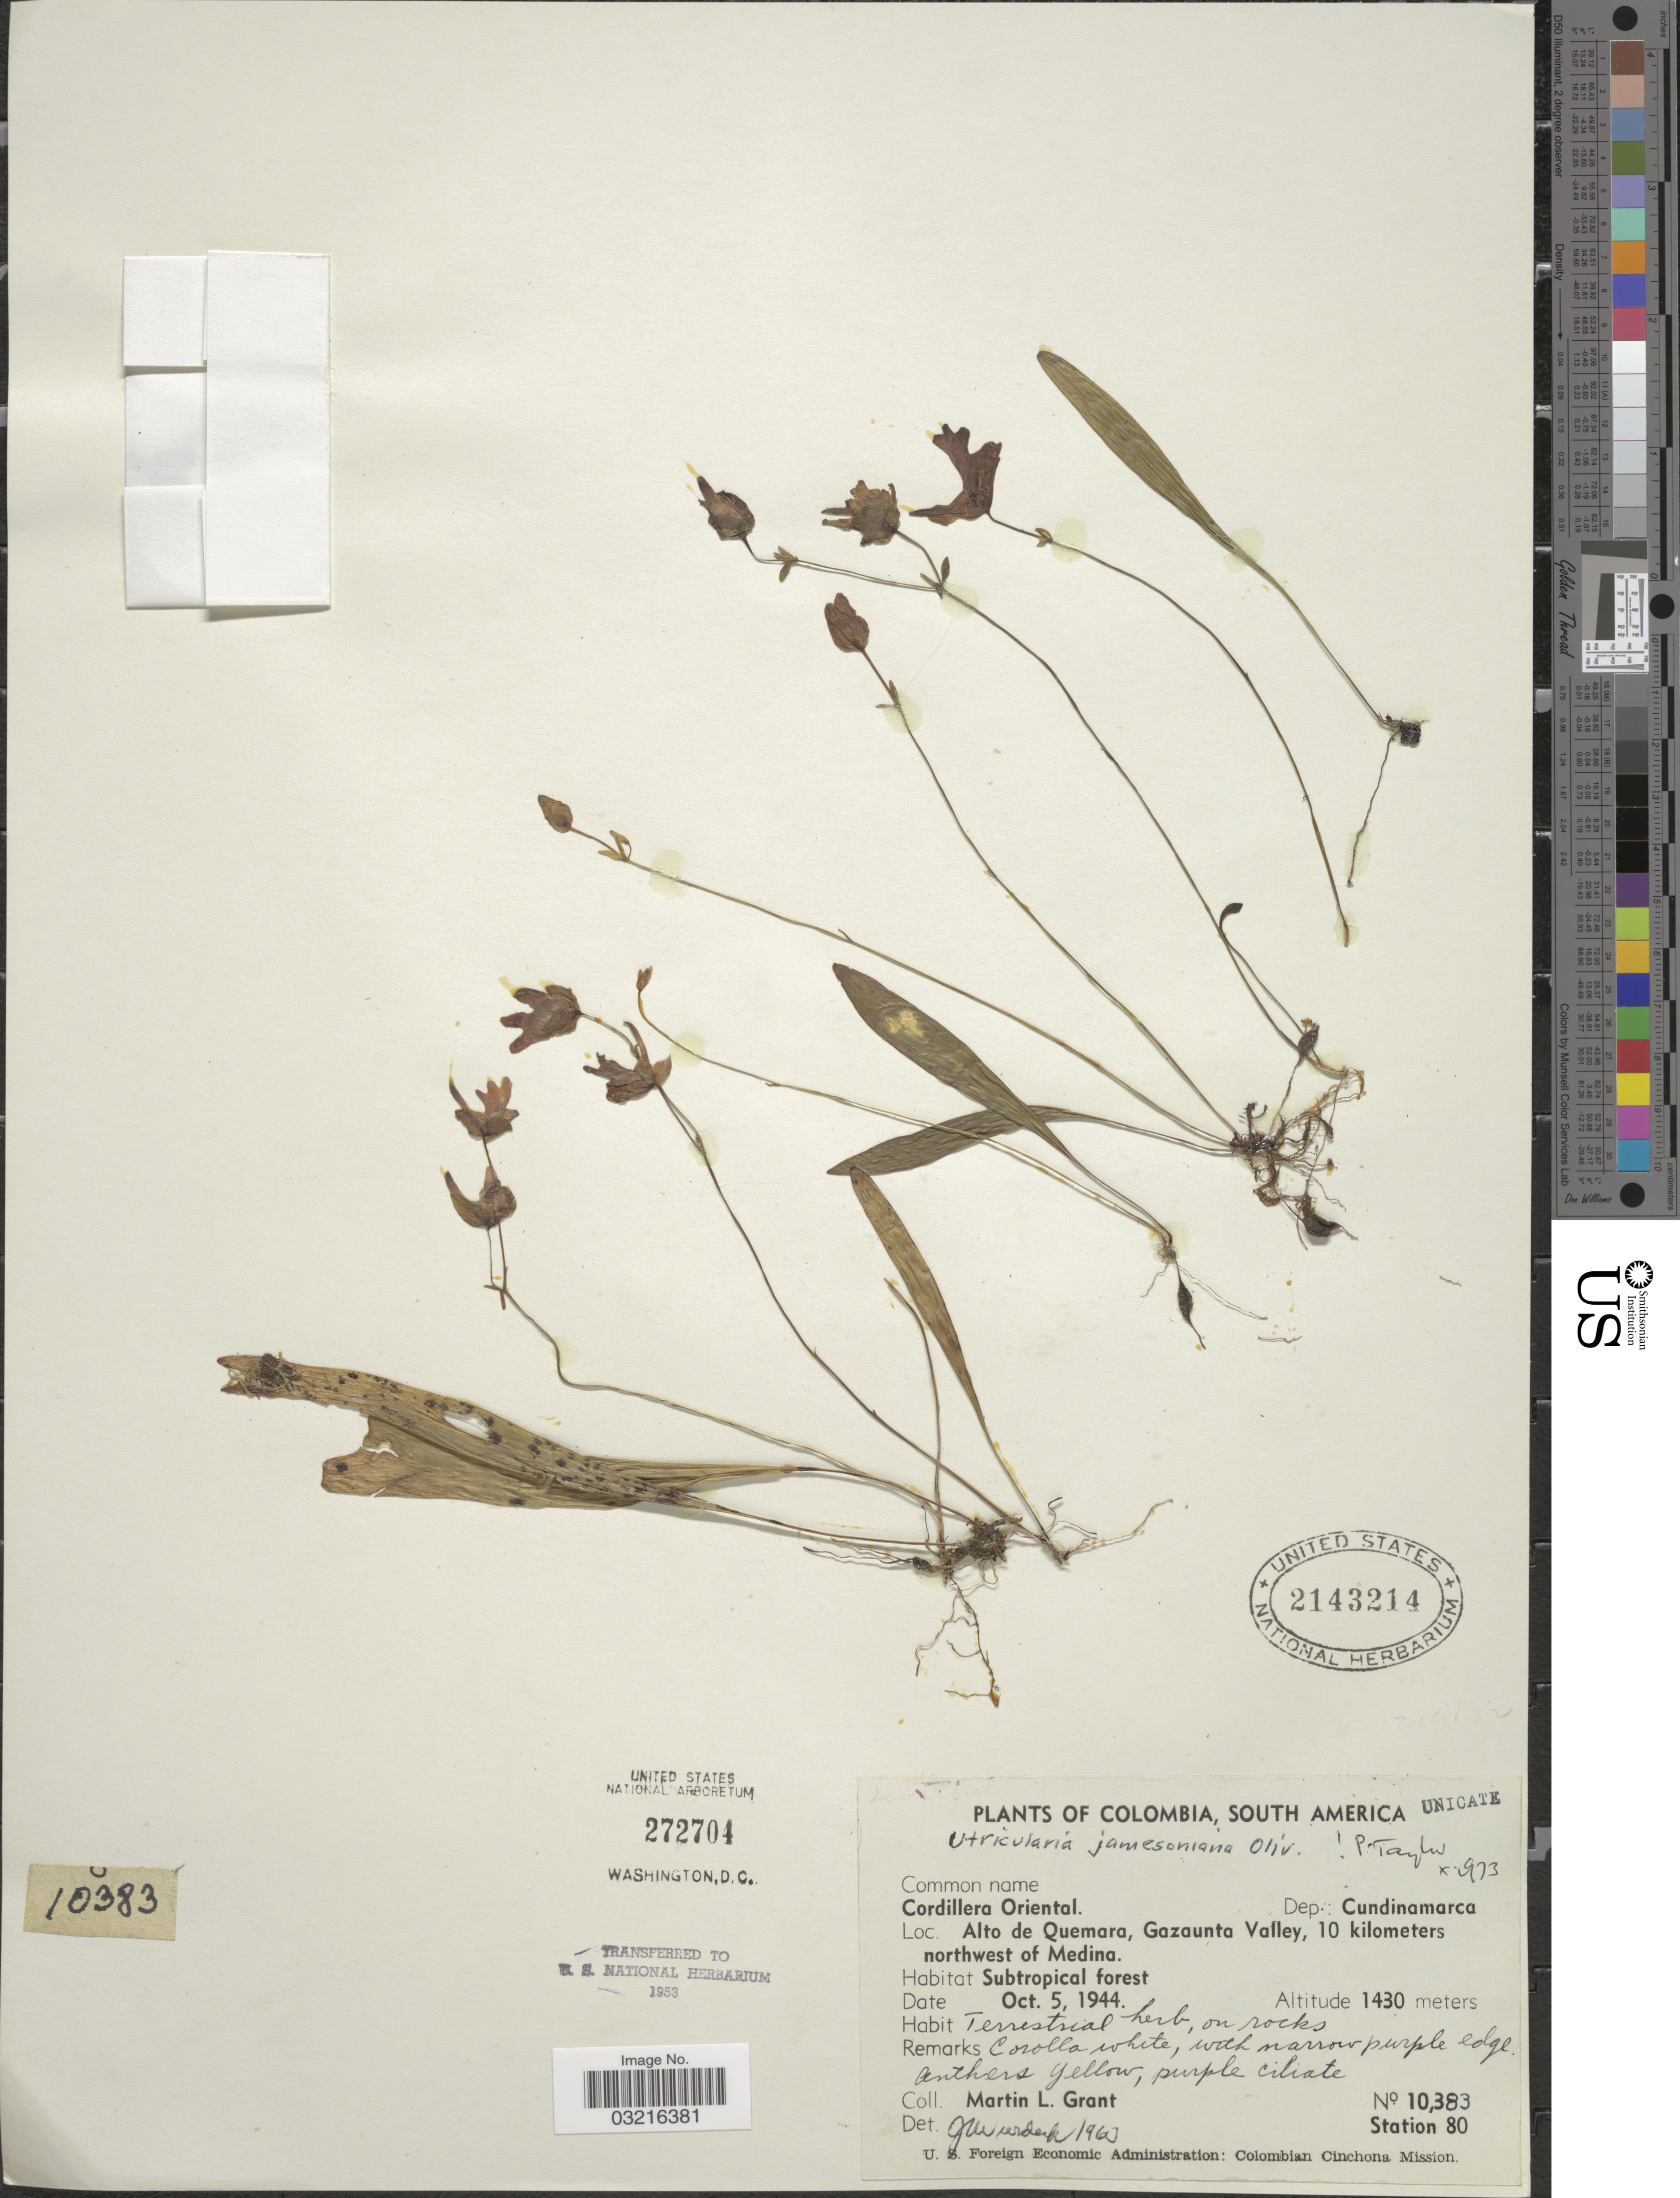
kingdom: Plantae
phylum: Tracheophyta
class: Magnoliopsida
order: Lamiales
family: Lentibulariaceae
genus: Utricularia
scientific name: Utricularia jamesoniana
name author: Oliv.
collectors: M. L. Grant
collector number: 10383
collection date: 1944-10-05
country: Colombia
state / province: Cundinamarca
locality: Cordillera Oriental, Dep.: Cundinamarca, Alto de Quemara, Gazaunta Valley, 10 kilometers northwest of Medina. Station 80.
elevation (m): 1430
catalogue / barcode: US 2143214